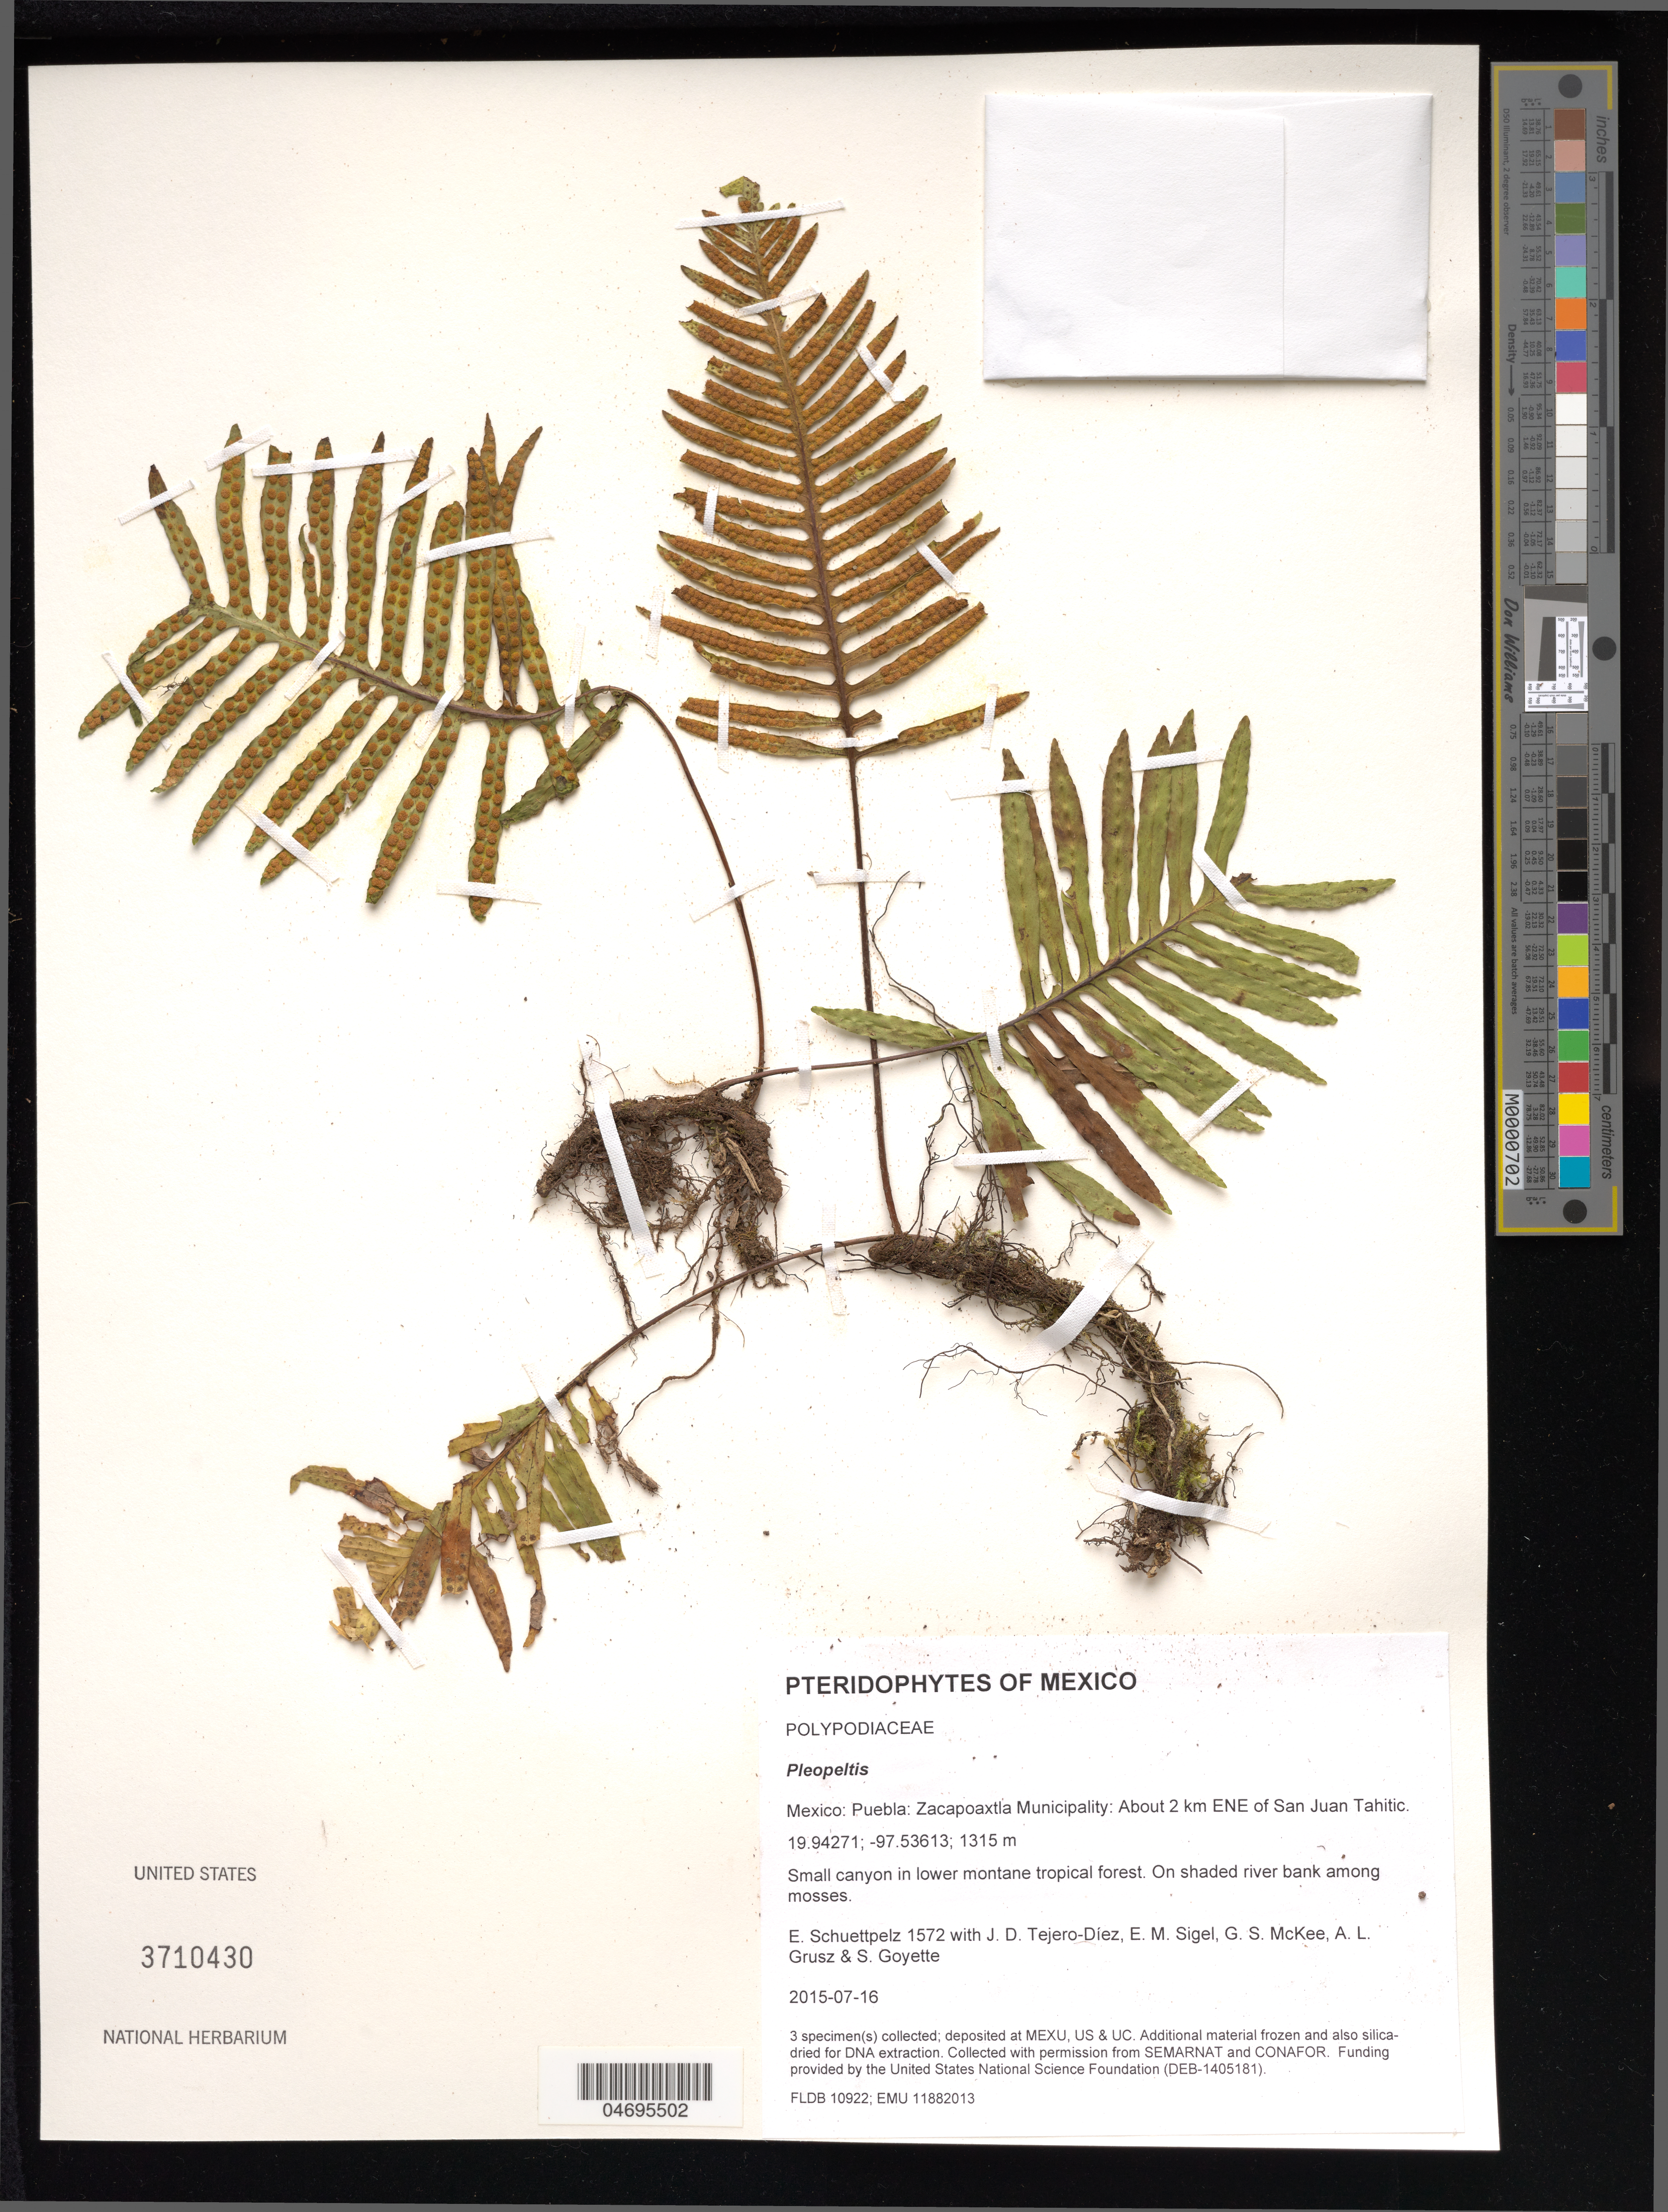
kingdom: Plantae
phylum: Tracheophyta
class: Polypodiopsida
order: Polypodiales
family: Polypodiaceae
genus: Pleopeltis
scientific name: Pleopeltis sp.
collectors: E. Schuettpelz, D. Tejero-Díez, E. M. Sigel, G. S. McKee & A. Grusz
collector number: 1572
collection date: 2015-07-16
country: Mexico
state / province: Puebla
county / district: Zacapoaxtla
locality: About 2 km ENE of San Juan Tahitic.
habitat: Small canyon in lower montane tropical forest.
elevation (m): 1315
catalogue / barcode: US 3710430